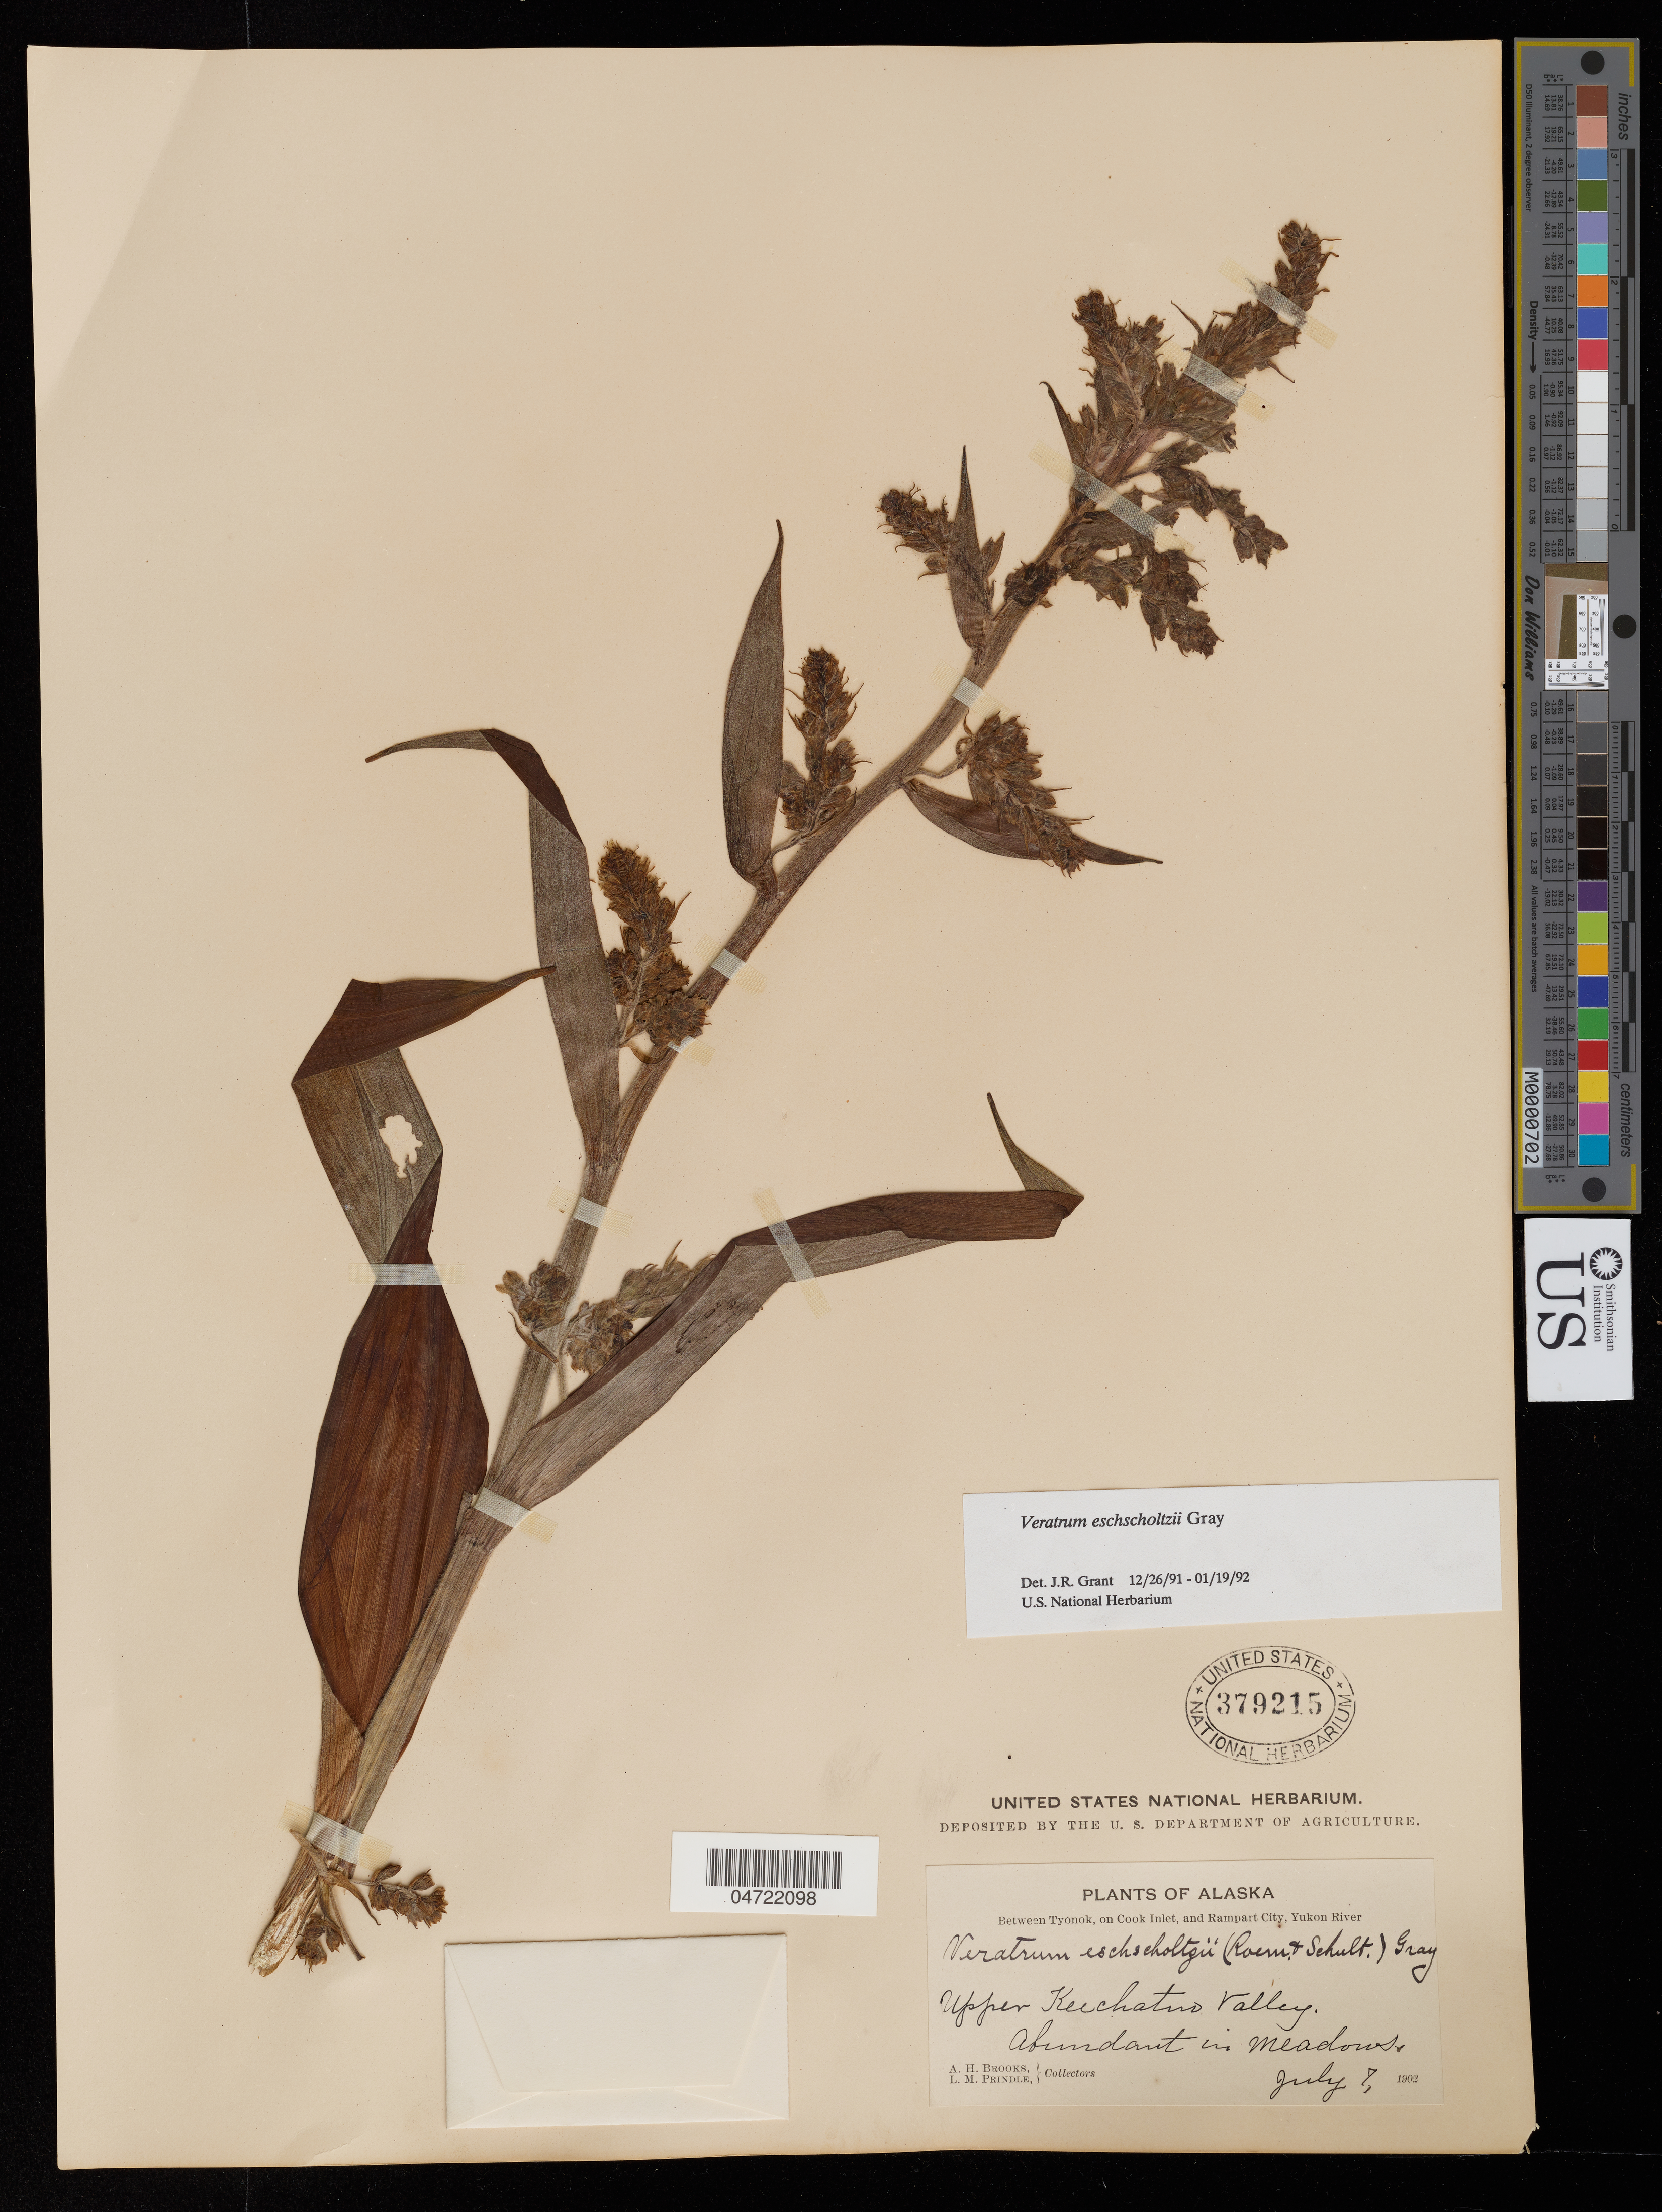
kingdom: Plantae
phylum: Tracheophyta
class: Liliopsida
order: Liliales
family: Melanthiaceae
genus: Veratrum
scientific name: Veratrum eschscholtzii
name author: A. Gray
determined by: Grant, J. R., (SWITZERLAND)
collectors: A. Brooks & L. Prindle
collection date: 1902-07-07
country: United States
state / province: Alaska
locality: Between Tyonok, on Cook Inlet, and Rampart City, Yukon River. Upper Kechatno Valley.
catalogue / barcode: US 379215